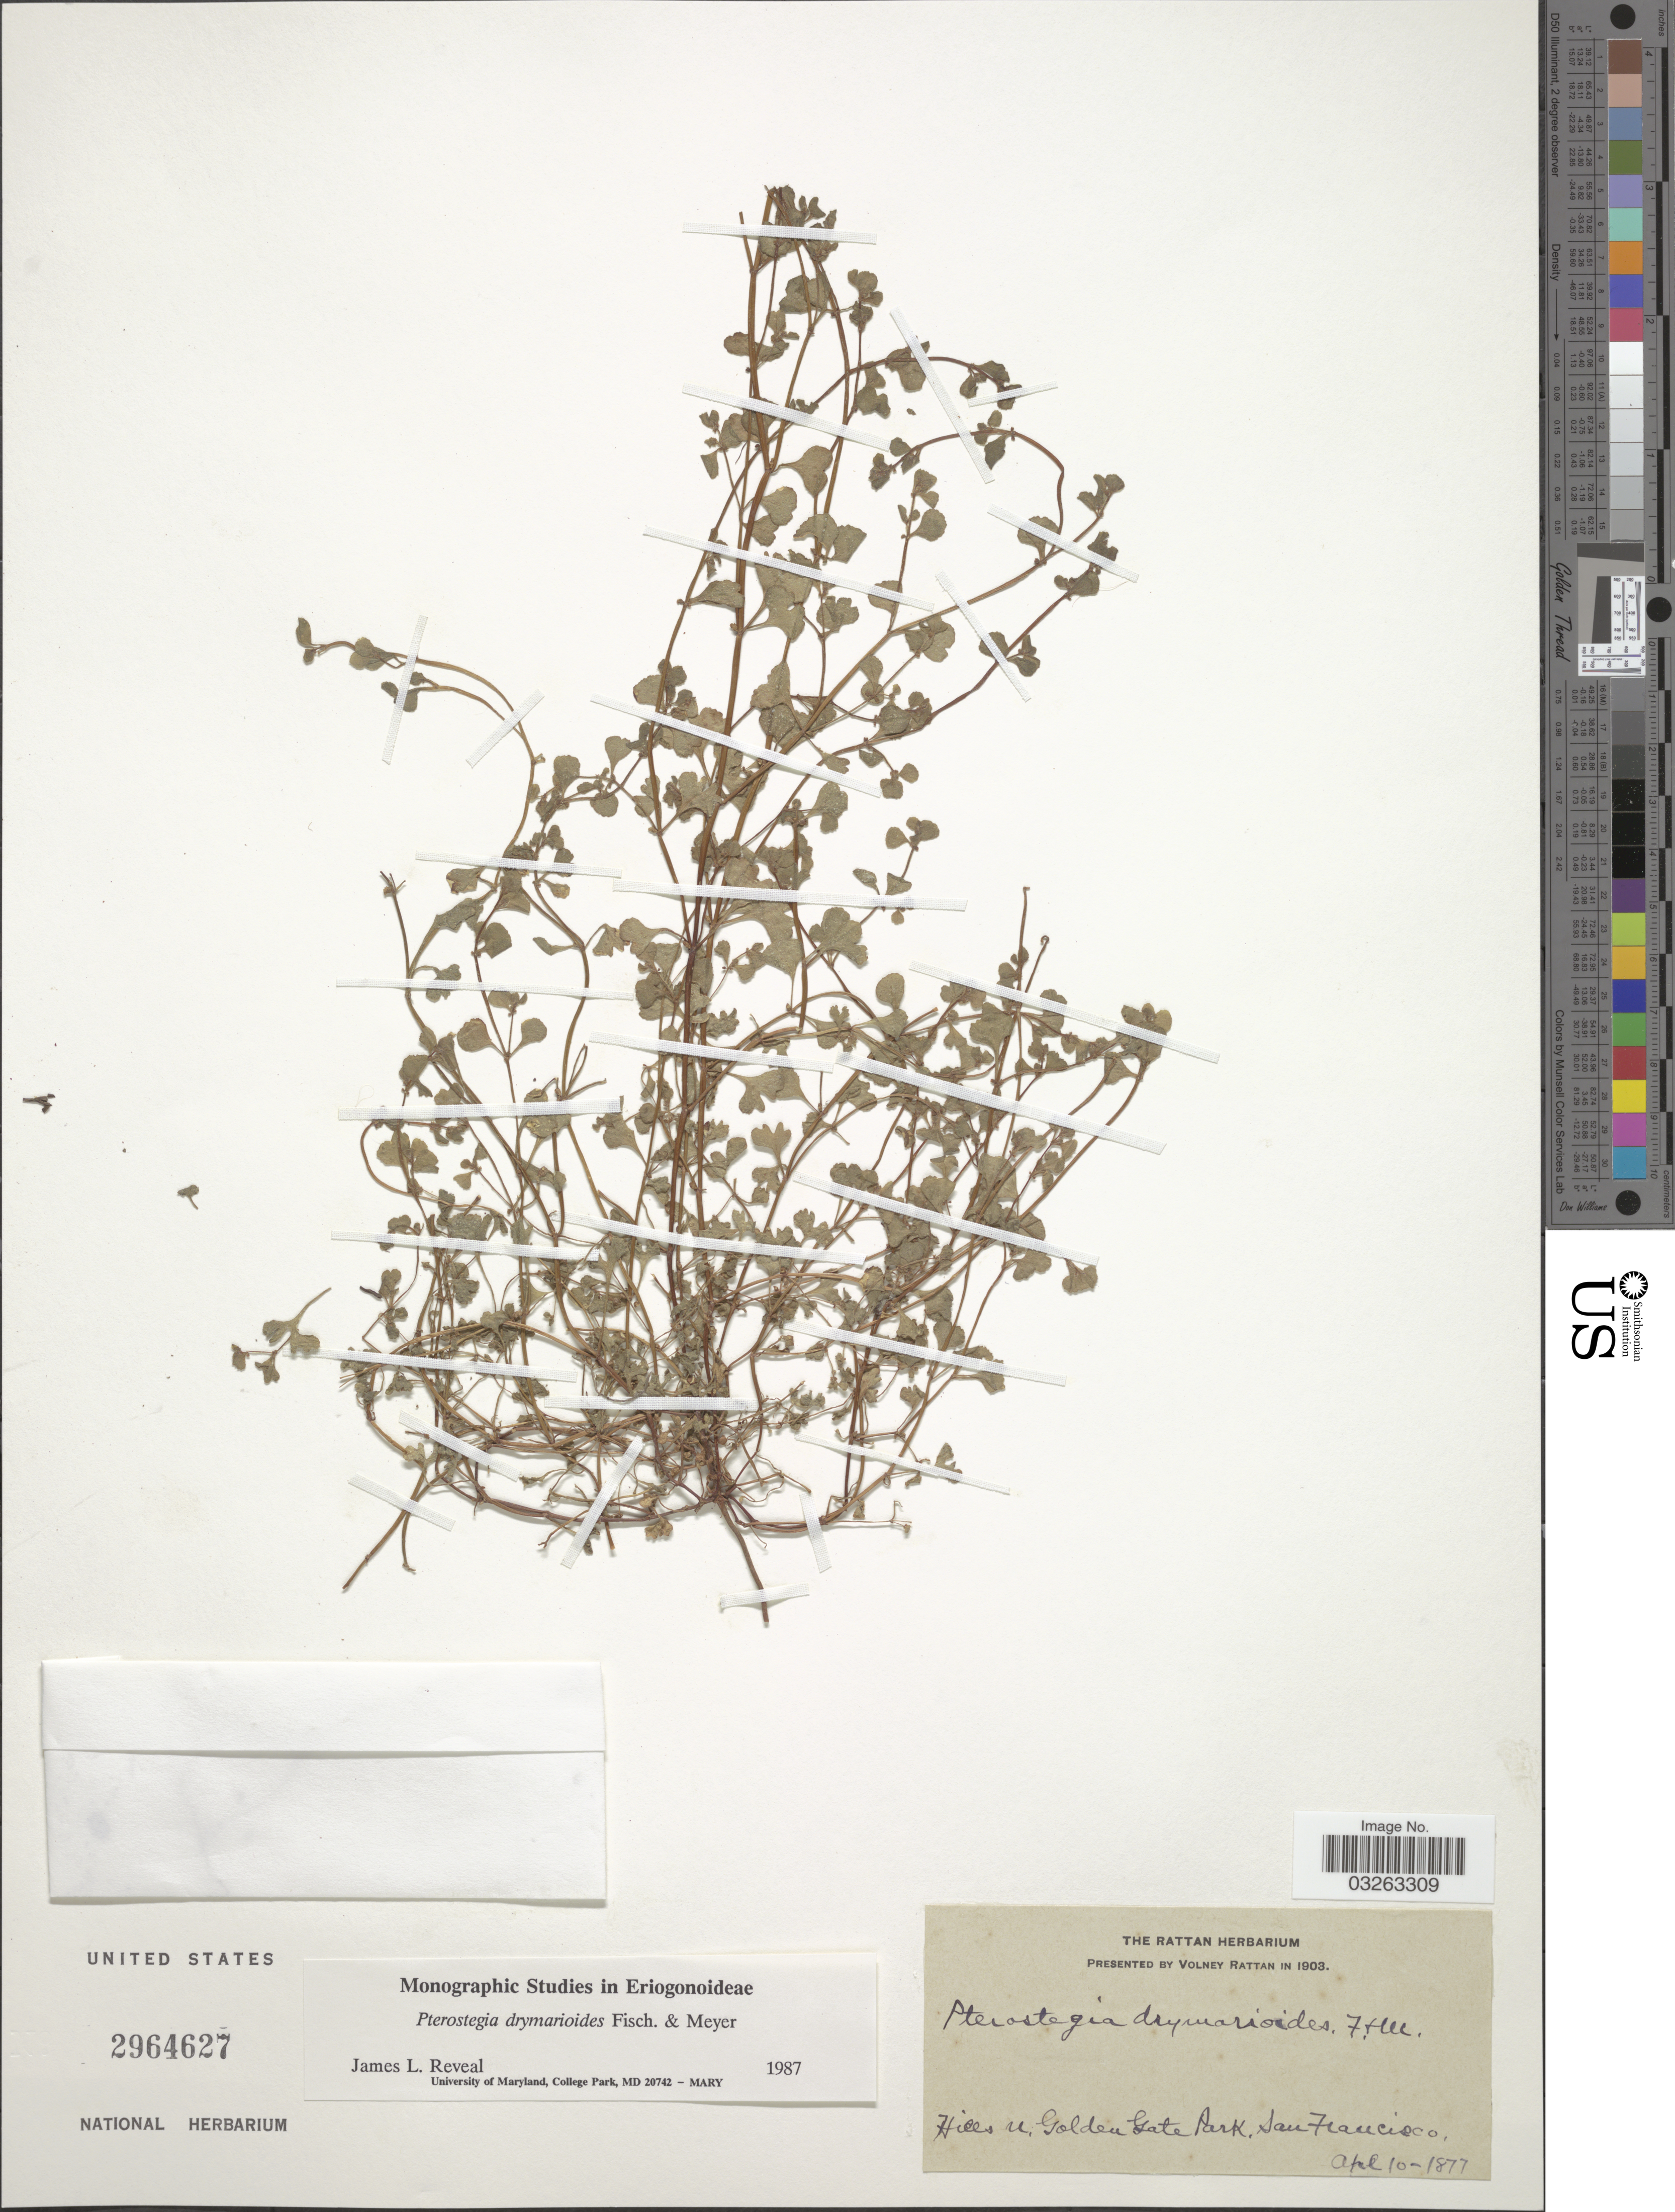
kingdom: Plantae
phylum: Tracheophyta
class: Magnoliopsida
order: Caryophyllales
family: Polygonaceae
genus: Pterostegia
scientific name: Pterostegia drymarioides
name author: Fisch. & C.A. Mey.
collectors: V. Rattan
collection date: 1877-04-10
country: United States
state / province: California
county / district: San Francisco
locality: Hills n. Golden Gate Park, San Francisco.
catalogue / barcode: US 2964627